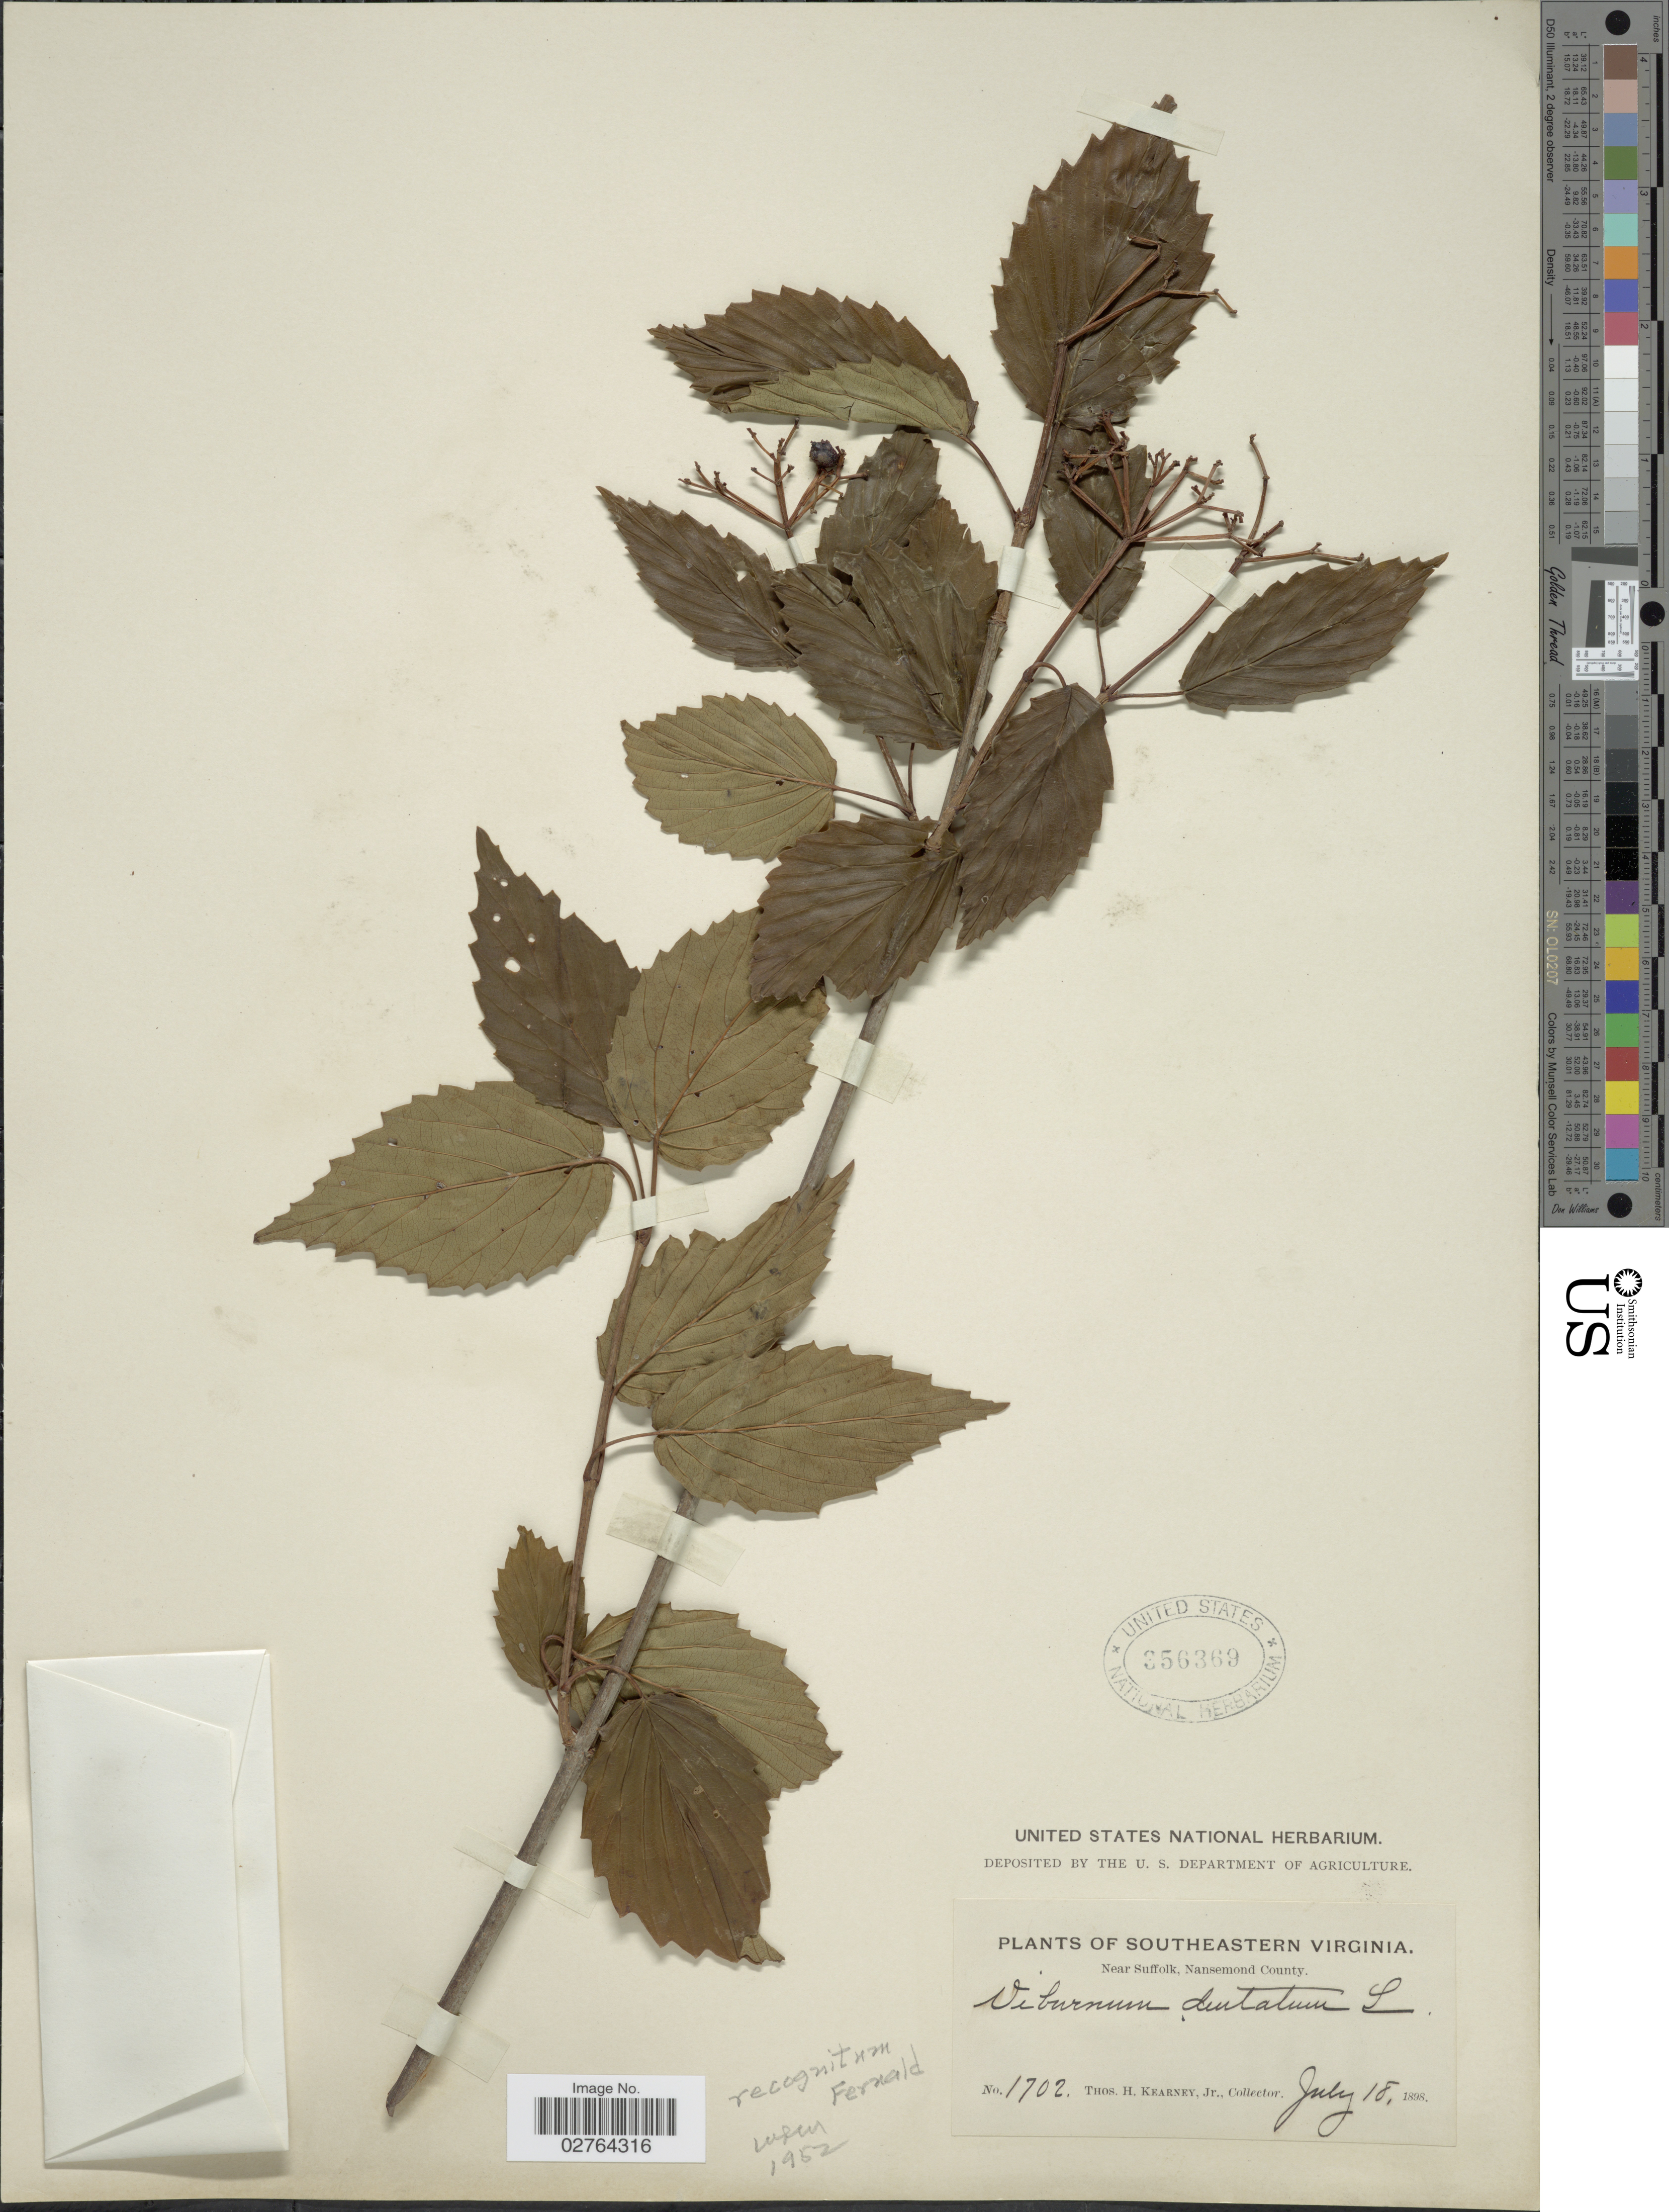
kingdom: Plantae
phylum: Tracheophyta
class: Magnoliopsida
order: Dipsacales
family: Viburnaceae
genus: Viburnum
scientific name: Viburnum recognitum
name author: Fernald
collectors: T. H. Kearney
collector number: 1702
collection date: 1898-07-18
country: United States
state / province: Virginia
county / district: City of Suffolk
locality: Southeastern Virginia. Near Suffolk, Nansemond County.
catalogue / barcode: US 356369